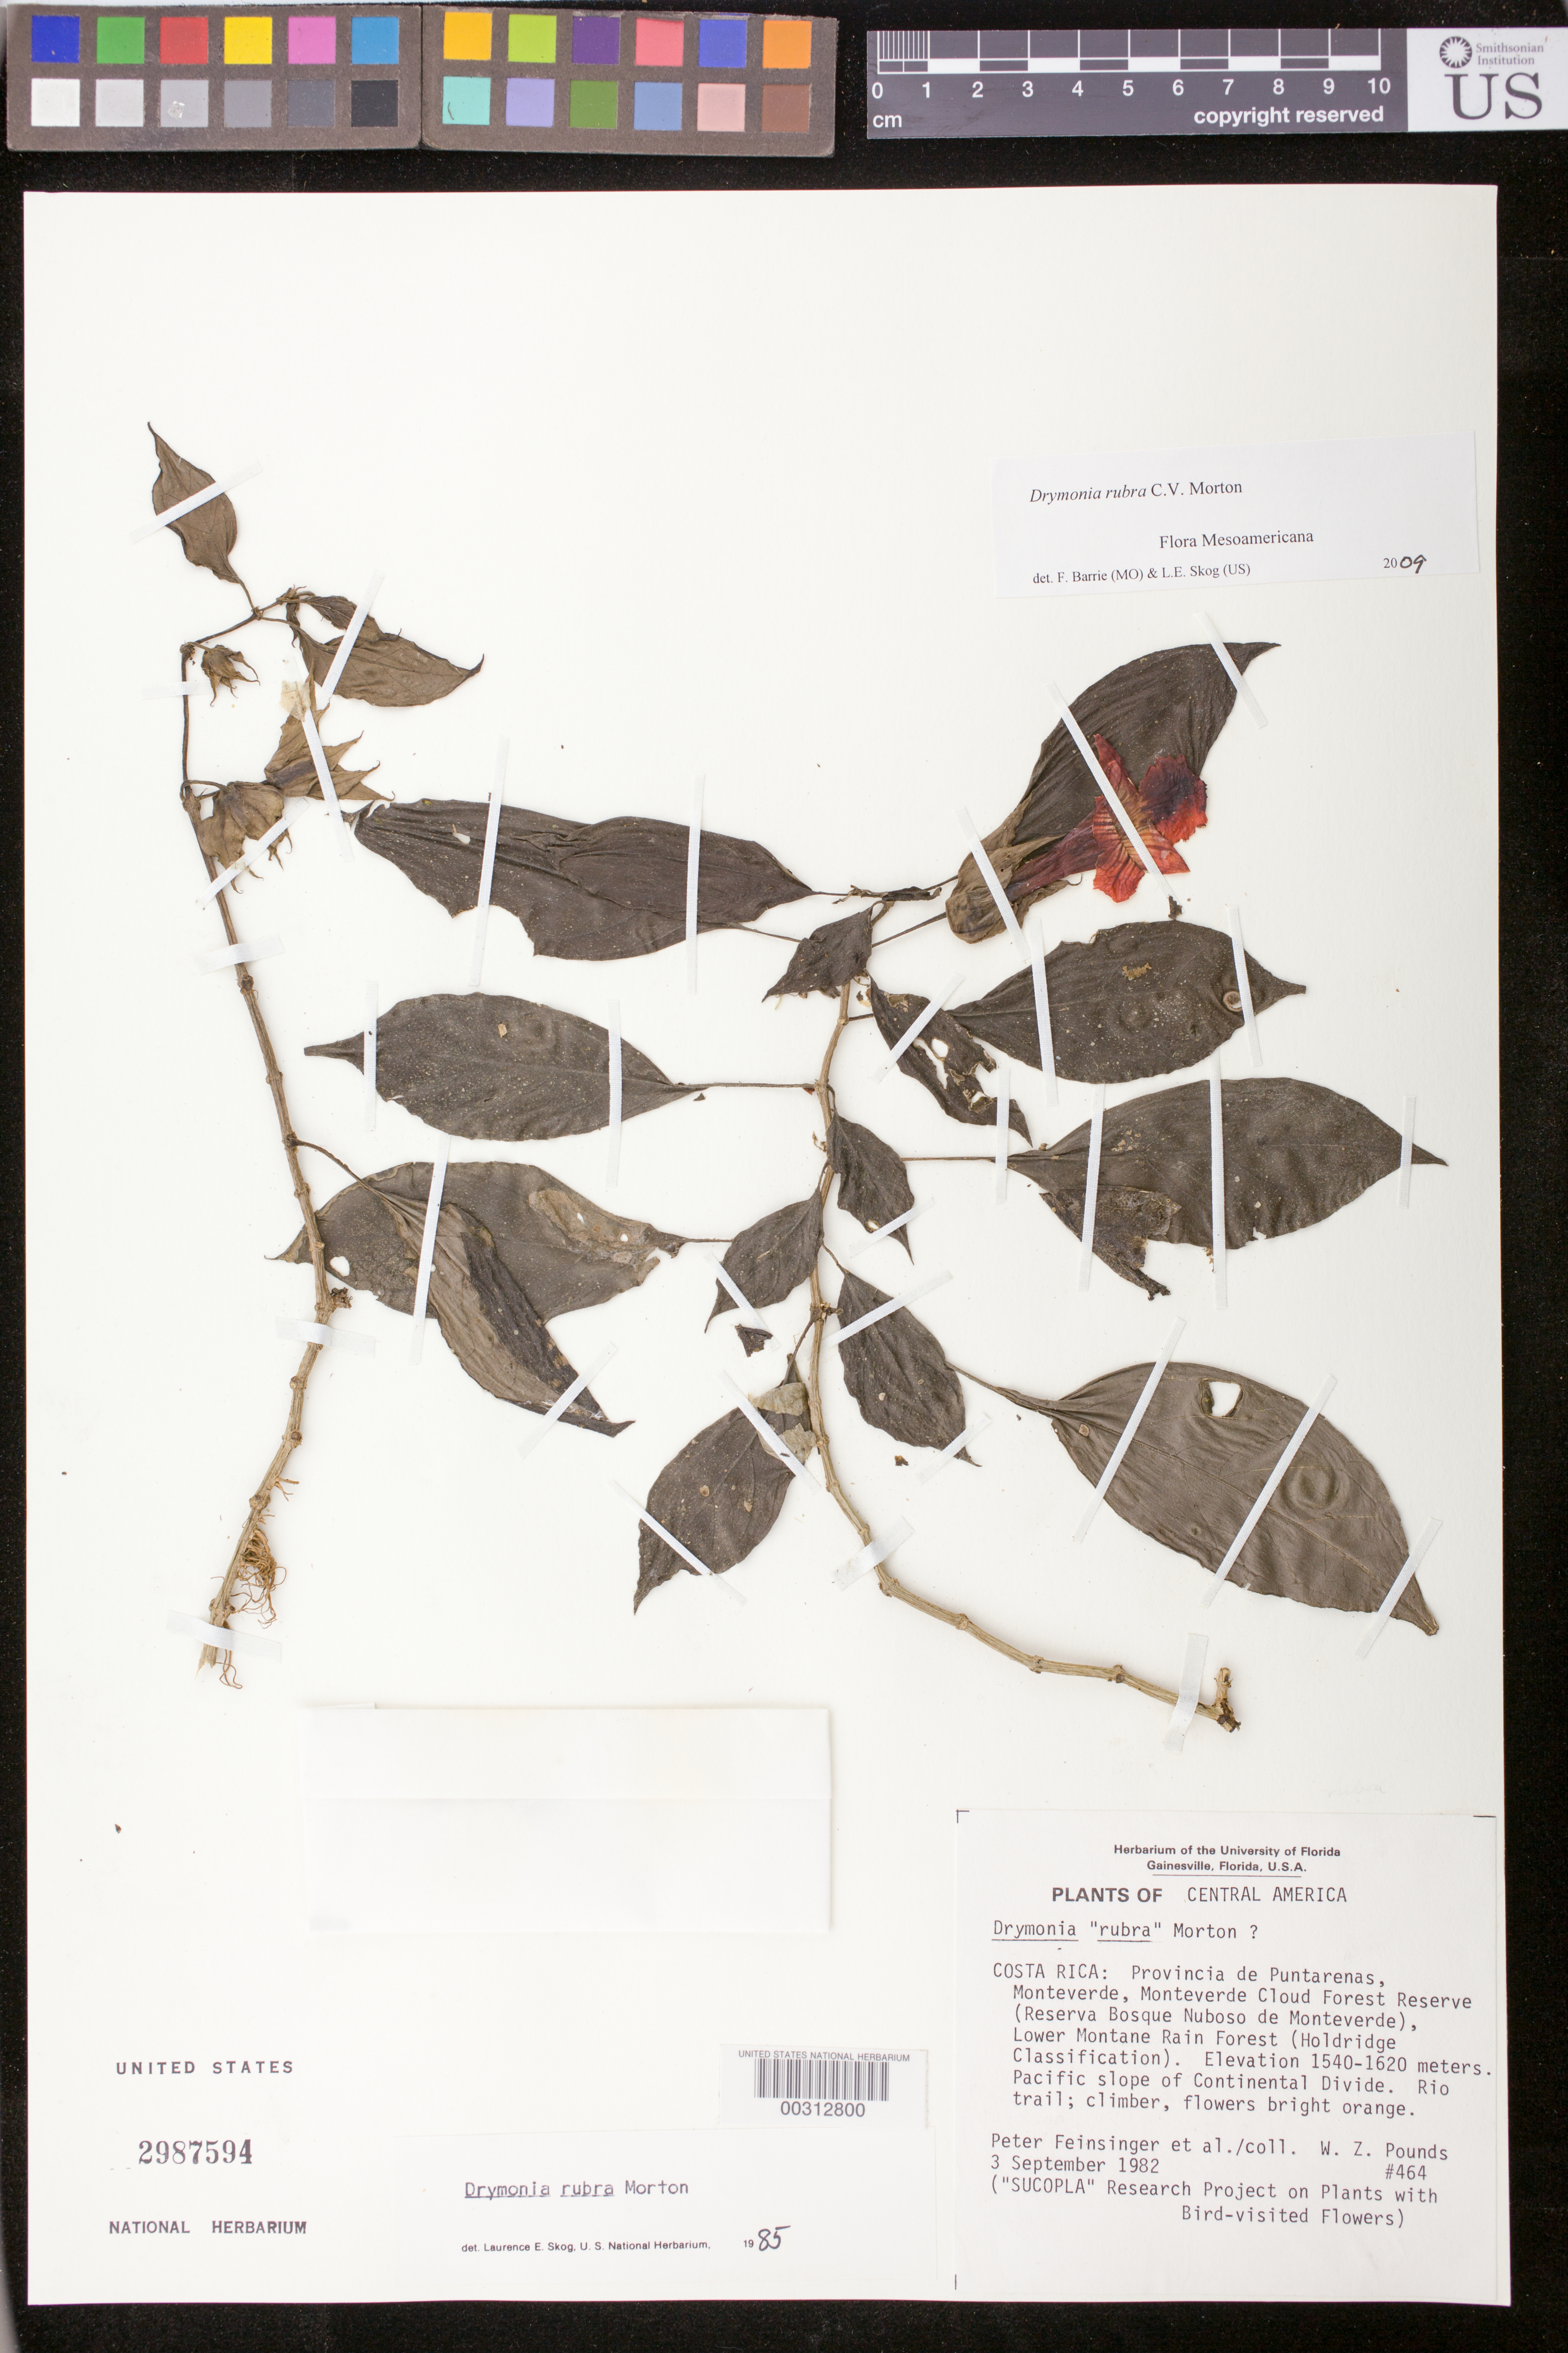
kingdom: Plantae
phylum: Tracheophyta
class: Magnoliopsida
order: Lamiales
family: Gesneriaceae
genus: Drymonia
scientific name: Drymonia rubra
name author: C.V. Morton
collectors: P. Feinsinger & W. Pounds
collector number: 464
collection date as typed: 03 Sep 1982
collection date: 1982-09-03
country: Costa Rica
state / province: Puntarenas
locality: Monteverde, Reserva Bosque Nuboso de Monteverde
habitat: Lower montane rain forest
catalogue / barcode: US 2987594